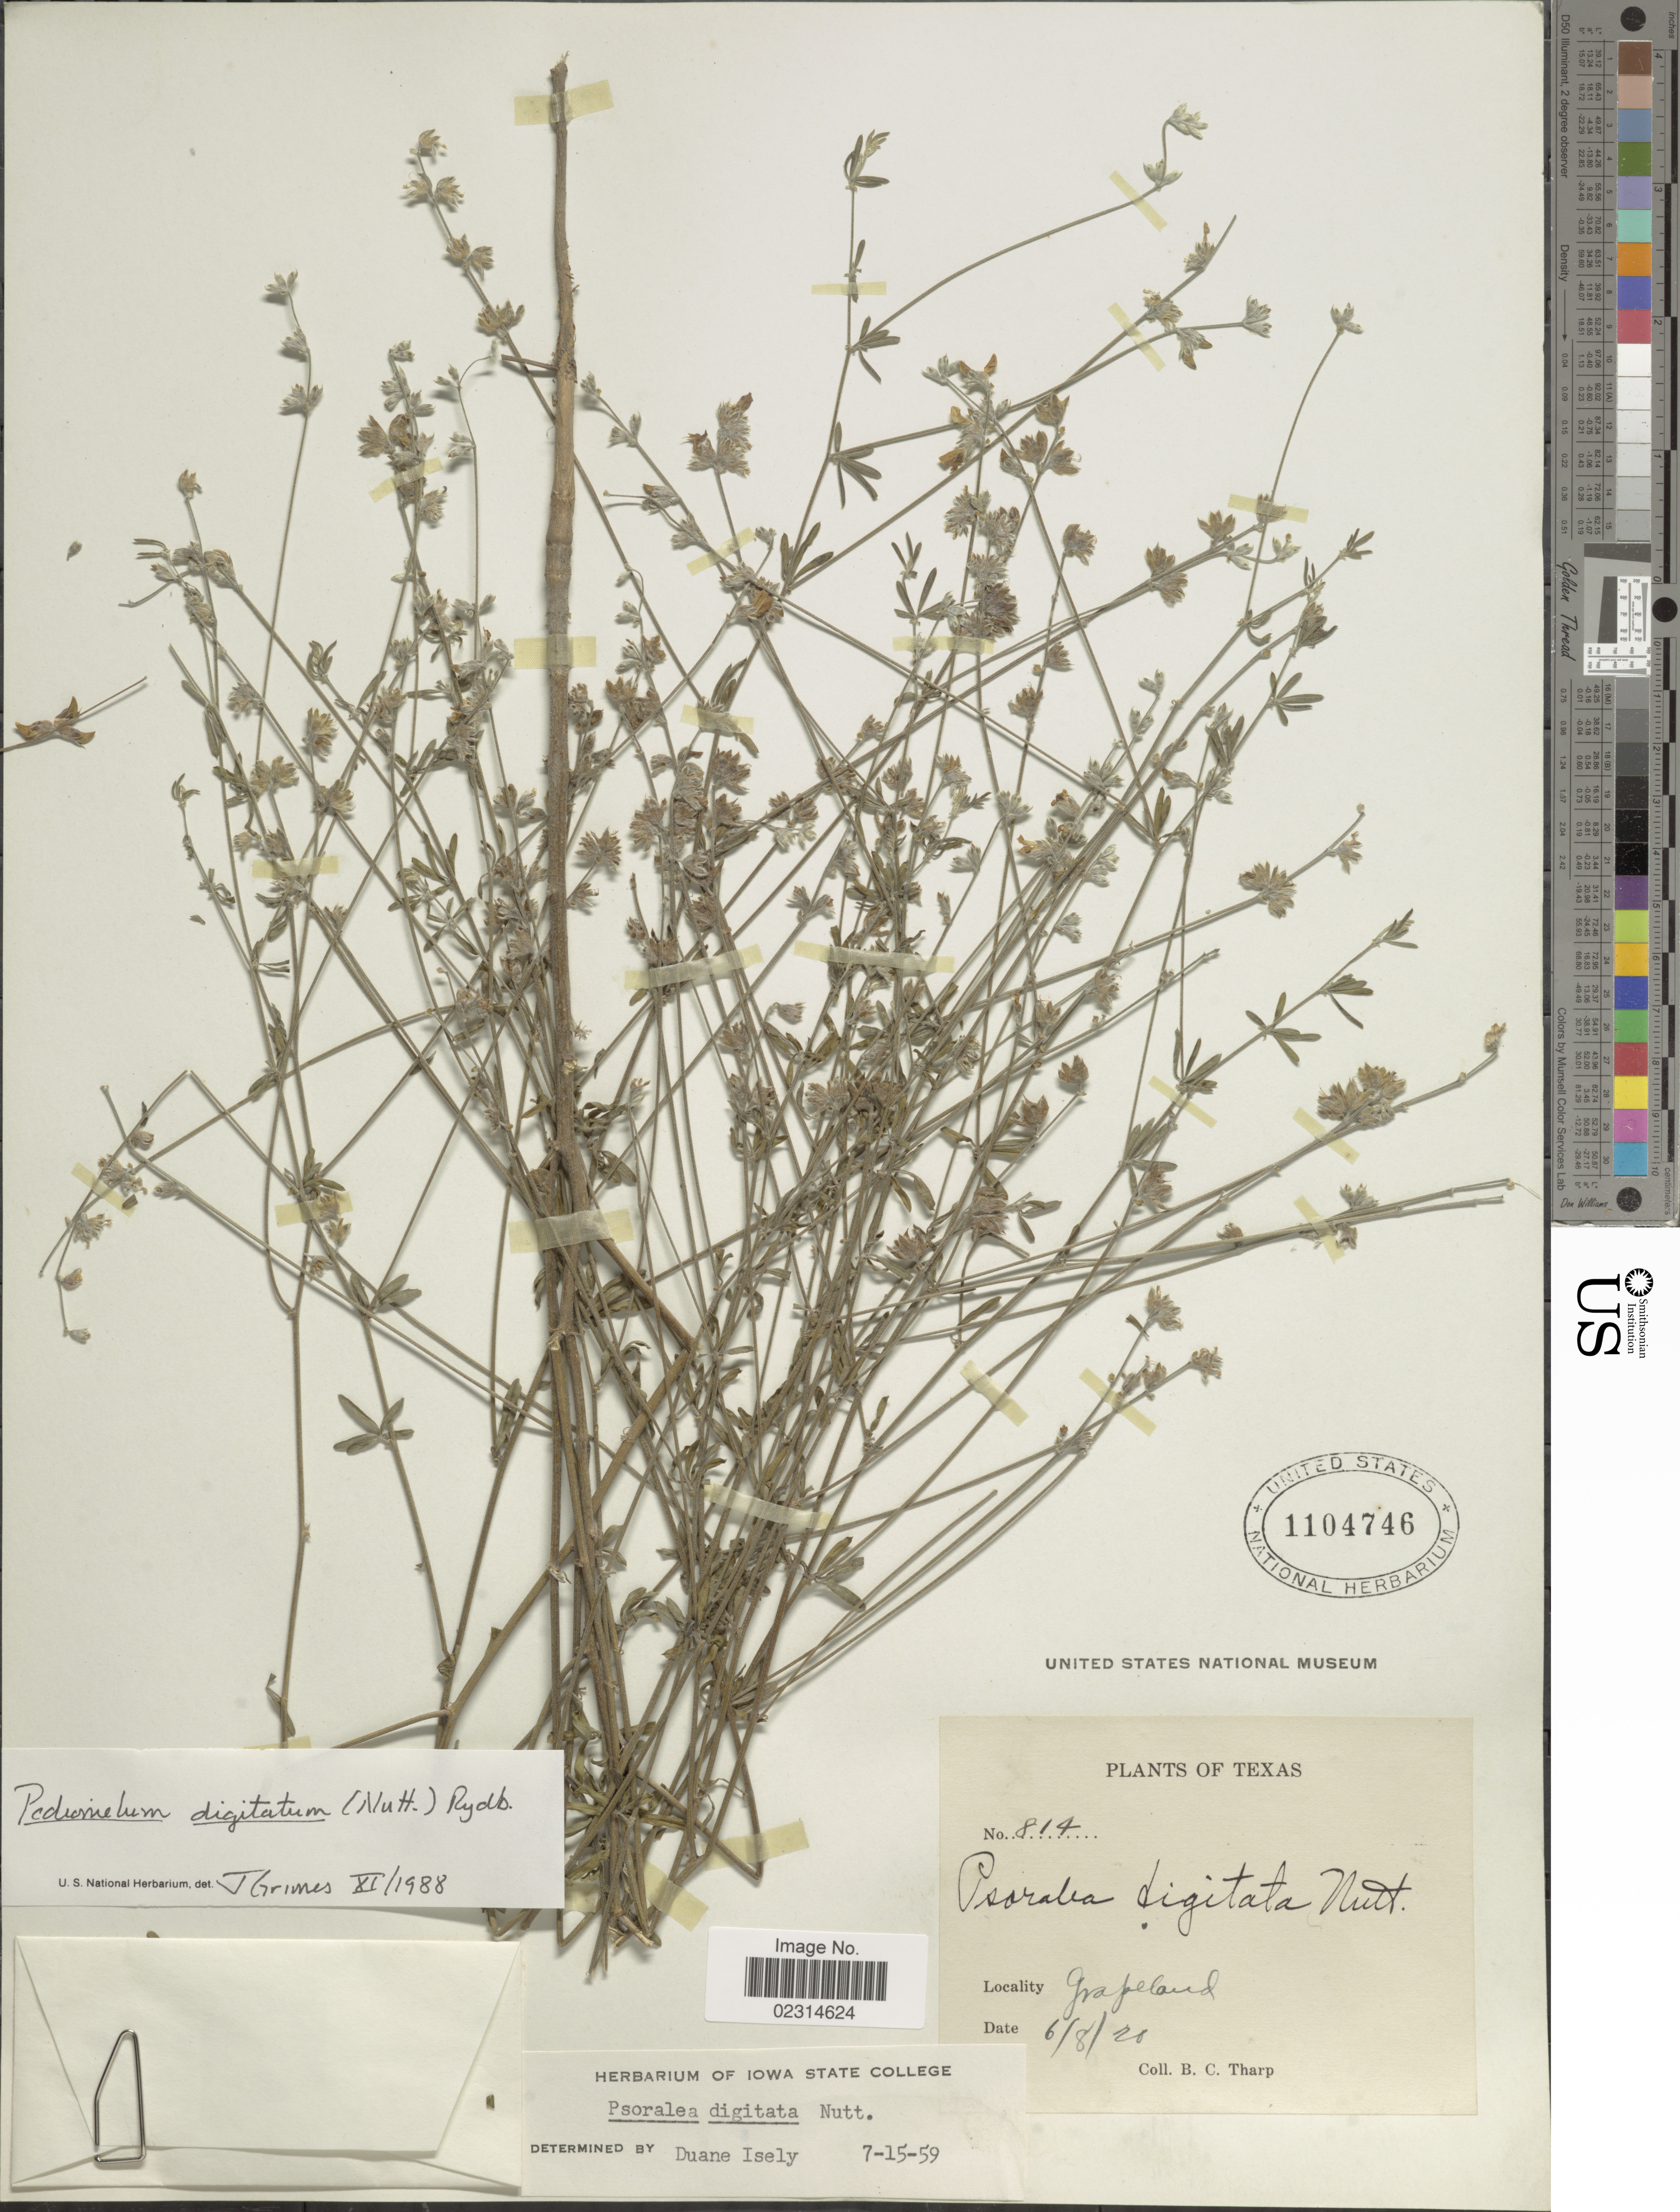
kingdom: Plantae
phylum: Tracheophyta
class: Magnoliopsida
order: Fabales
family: Fabaceae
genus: Pediomelum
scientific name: Pediomelum digitatum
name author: (Nutt. ex Torr. & A. Gray) Isely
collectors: B. C. Tharp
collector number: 814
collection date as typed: Transcribed d/m/y: 8/6/20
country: United States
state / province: Texas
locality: Grapeland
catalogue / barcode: US 1104746